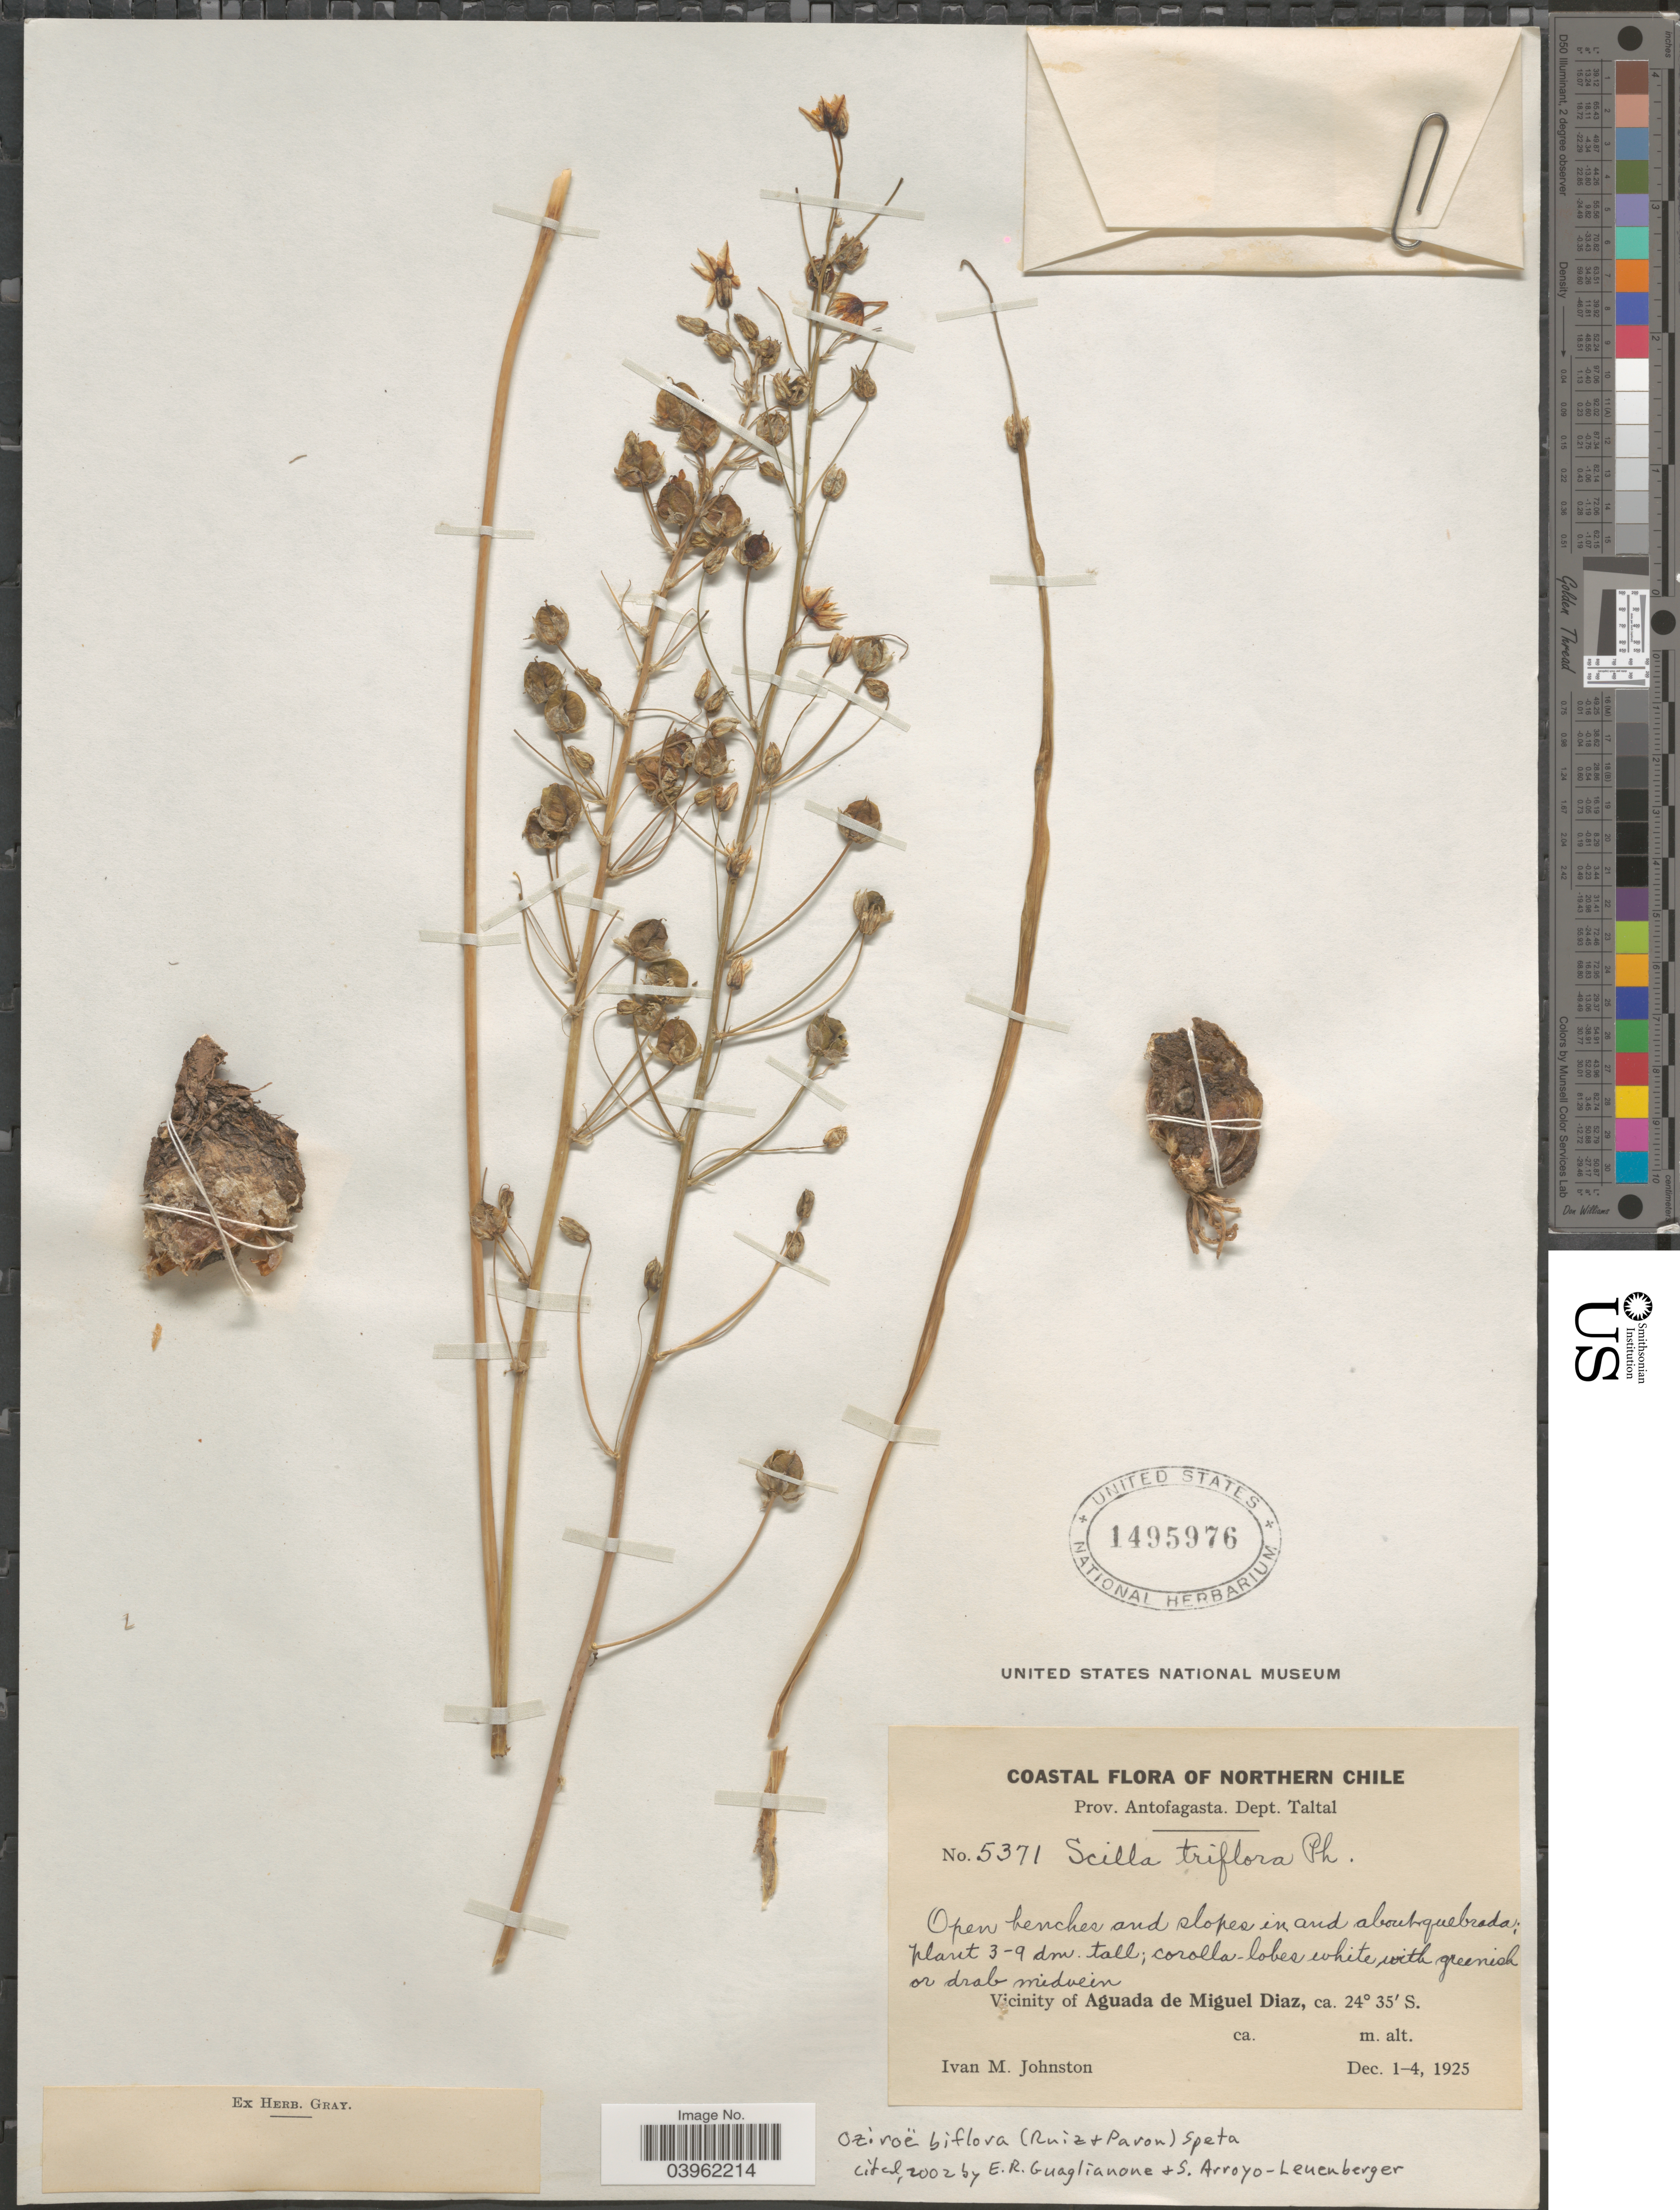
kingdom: Plantae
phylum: Tracheophyta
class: Liliopsida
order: Asparagales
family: Asparagaceae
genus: Oziroe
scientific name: Oziroë biflora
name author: (Ruiz & Pav.) Speta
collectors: I.M. Johnston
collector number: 5371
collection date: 1925-12-01/1925-12-04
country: Chile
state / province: Antofagasta (II)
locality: Northern Chile. Dept. Taltal. Open benches and slopes in and about quebrada. Vicinity of Aguada de Miguel Diaz.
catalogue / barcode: US 1495976